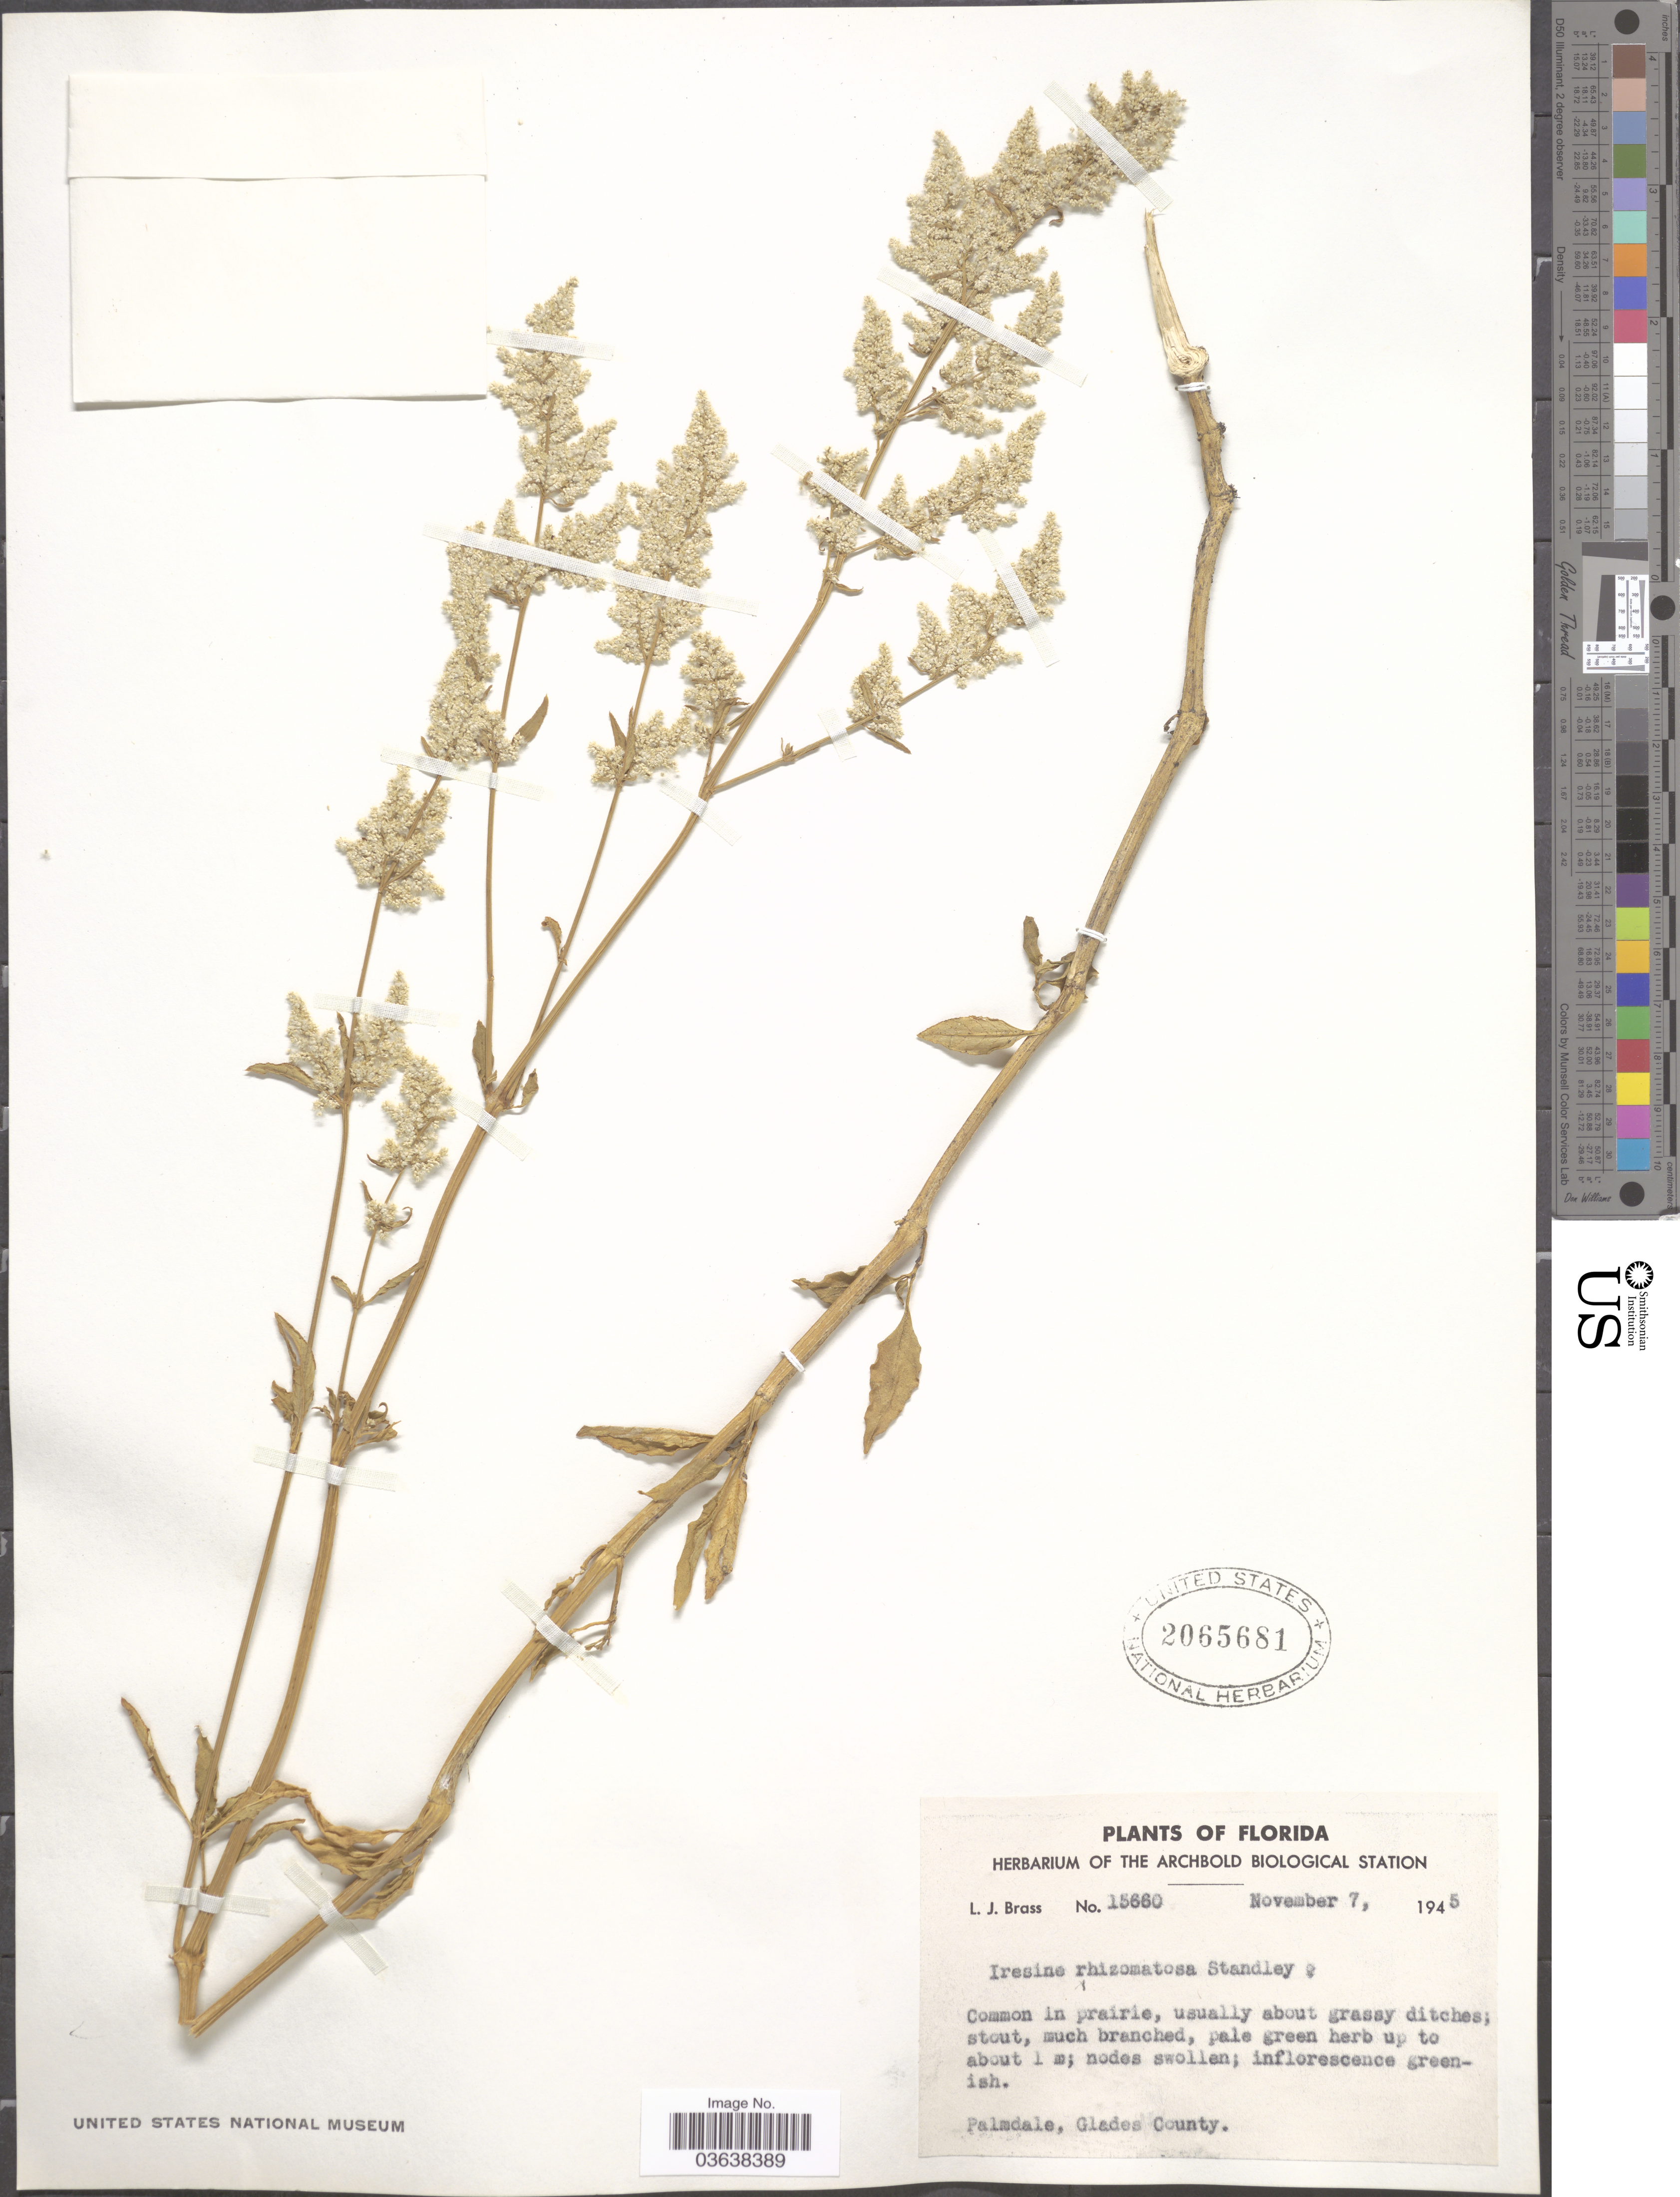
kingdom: Plantae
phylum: Tracheophyta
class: Magnoliopsida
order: Caryophyllales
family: Amaranthaceae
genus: Iresine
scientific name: Iresine celosia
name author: L.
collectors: L. J. Brass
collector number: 15660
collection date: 1945-11-07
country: United States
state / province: Florida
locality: Palmdale, Glades County.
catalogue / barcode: US 2065681